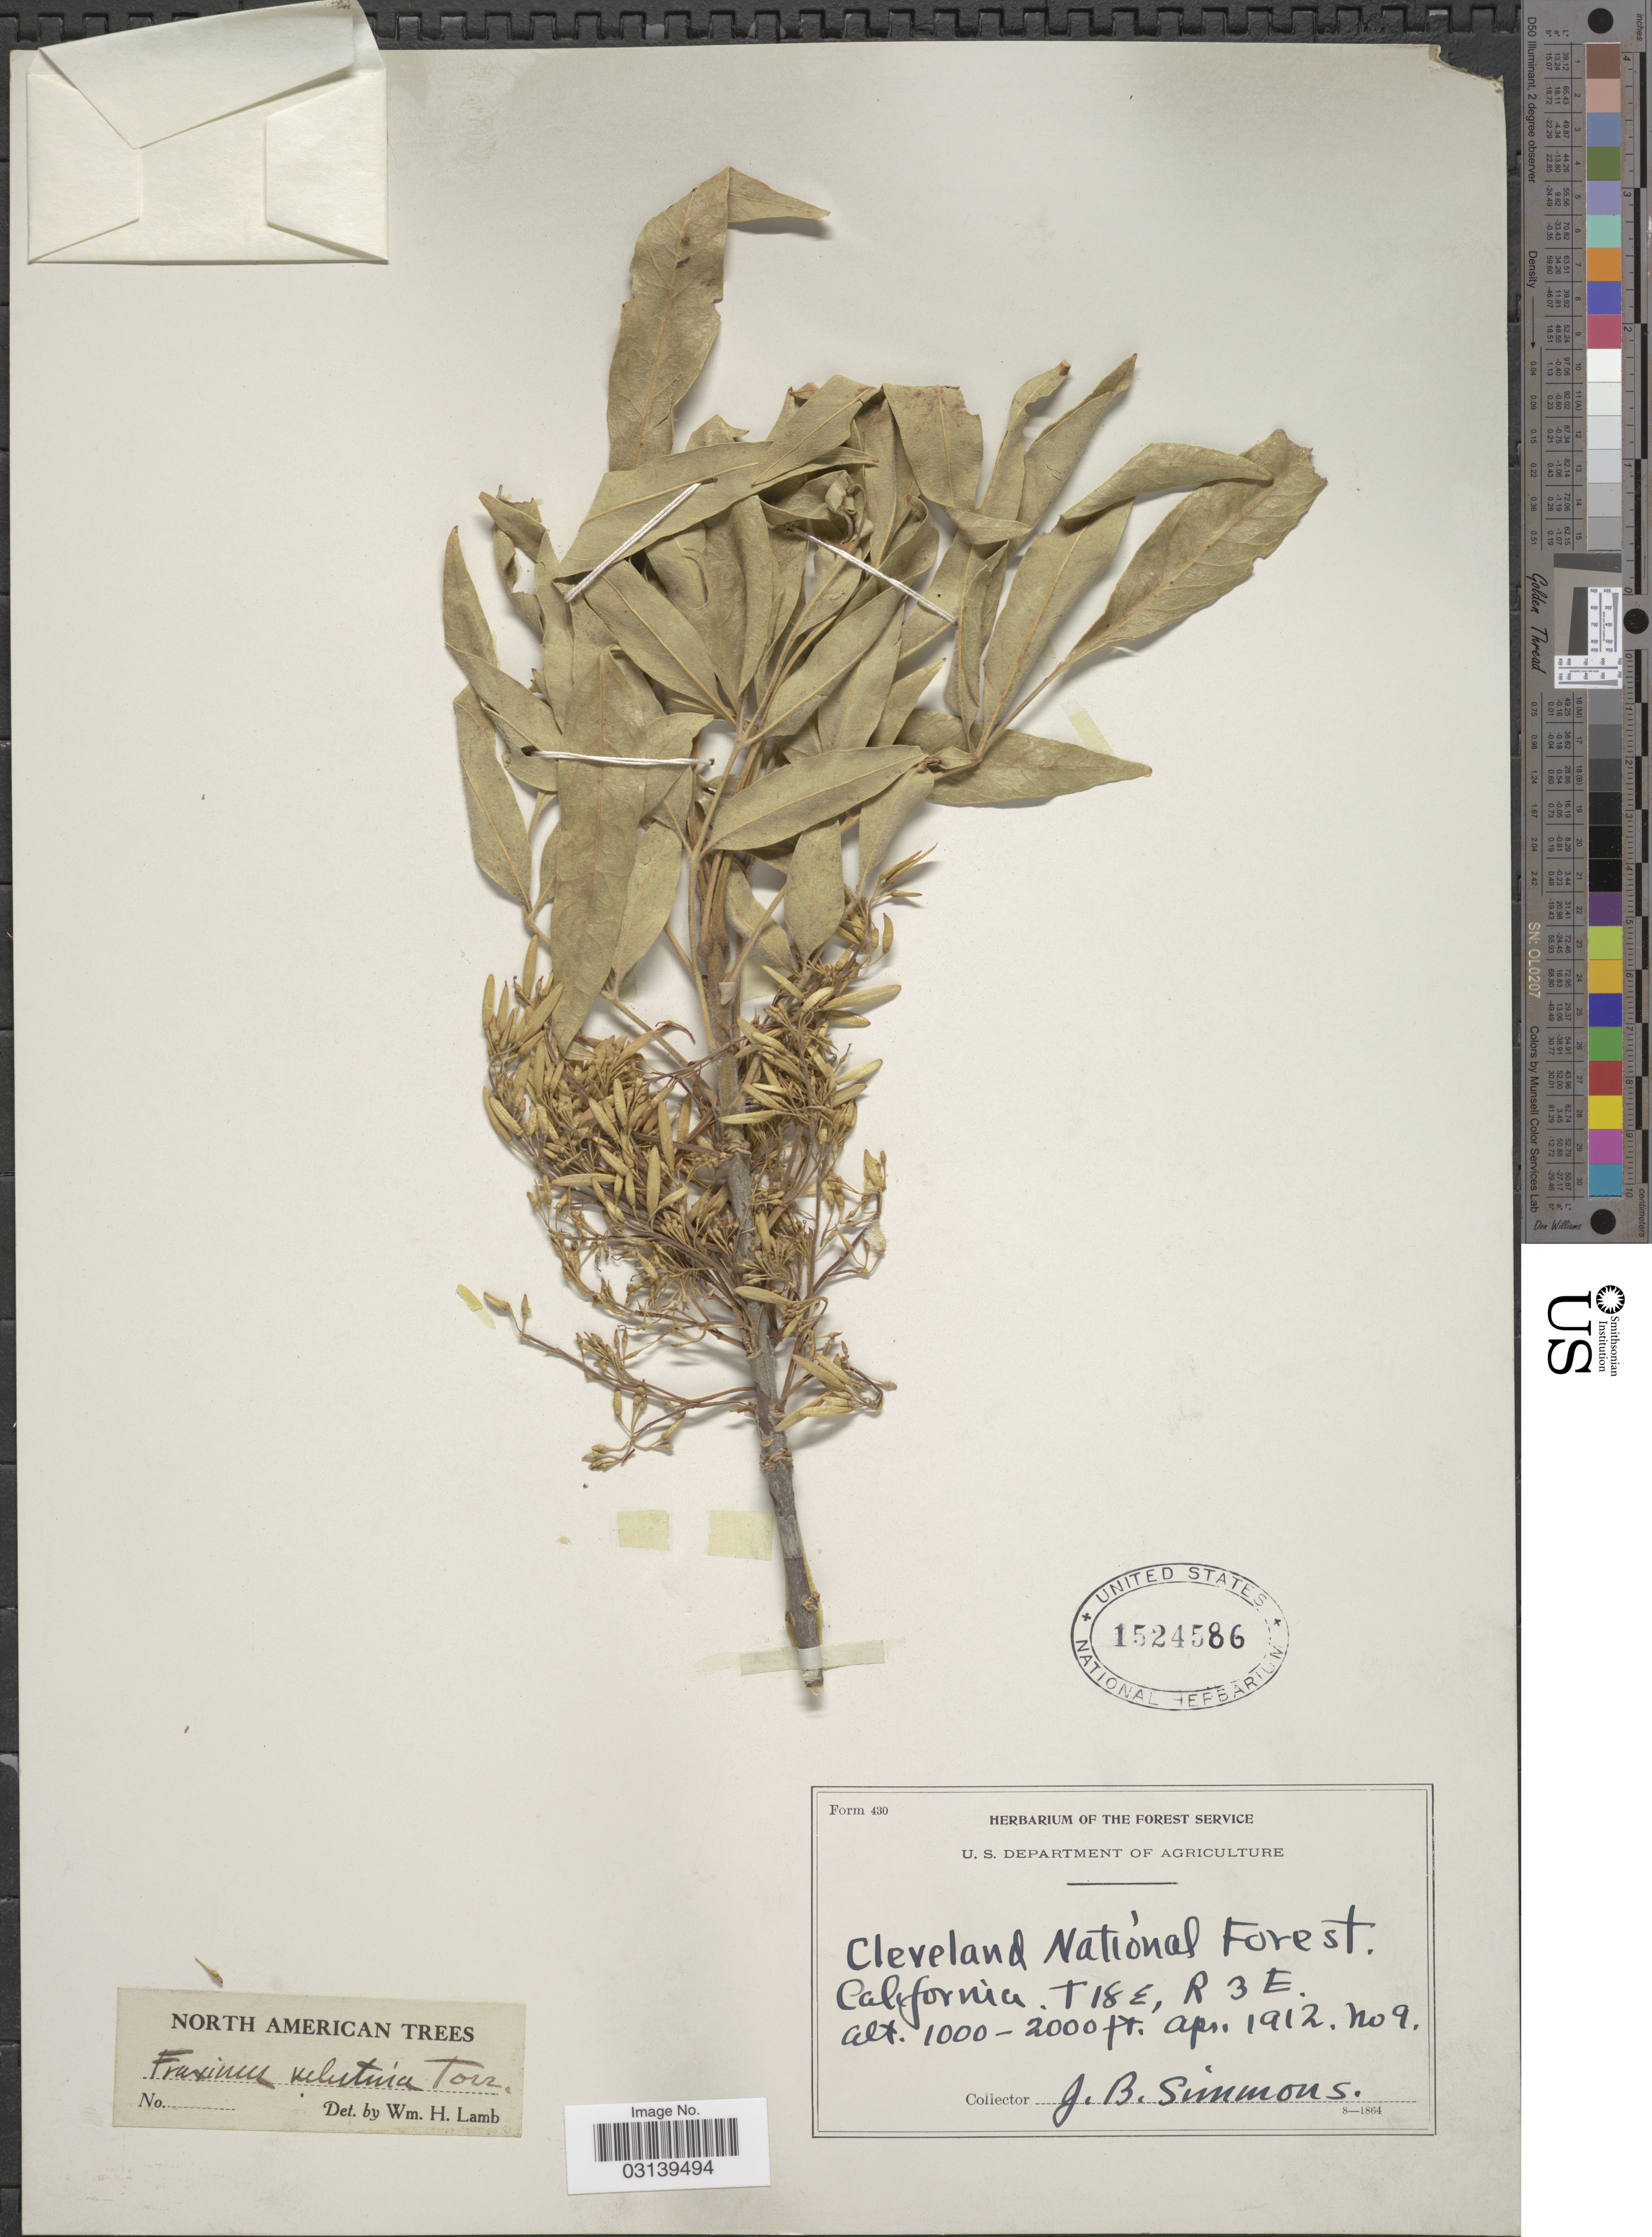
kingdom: Plantae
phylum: Tracheophyta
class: Magnoliopsida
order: Lamiales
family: Oleaceae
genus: Fraxinus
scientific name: Fraxinus velutina var. coriacea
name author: (S. Watson) Rehder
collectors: J. Simmons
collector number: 9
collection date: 1912-04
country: United States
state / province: California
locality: Cleveland National Forest. T18E, R3E.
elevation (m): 305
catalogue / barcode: US 1524586